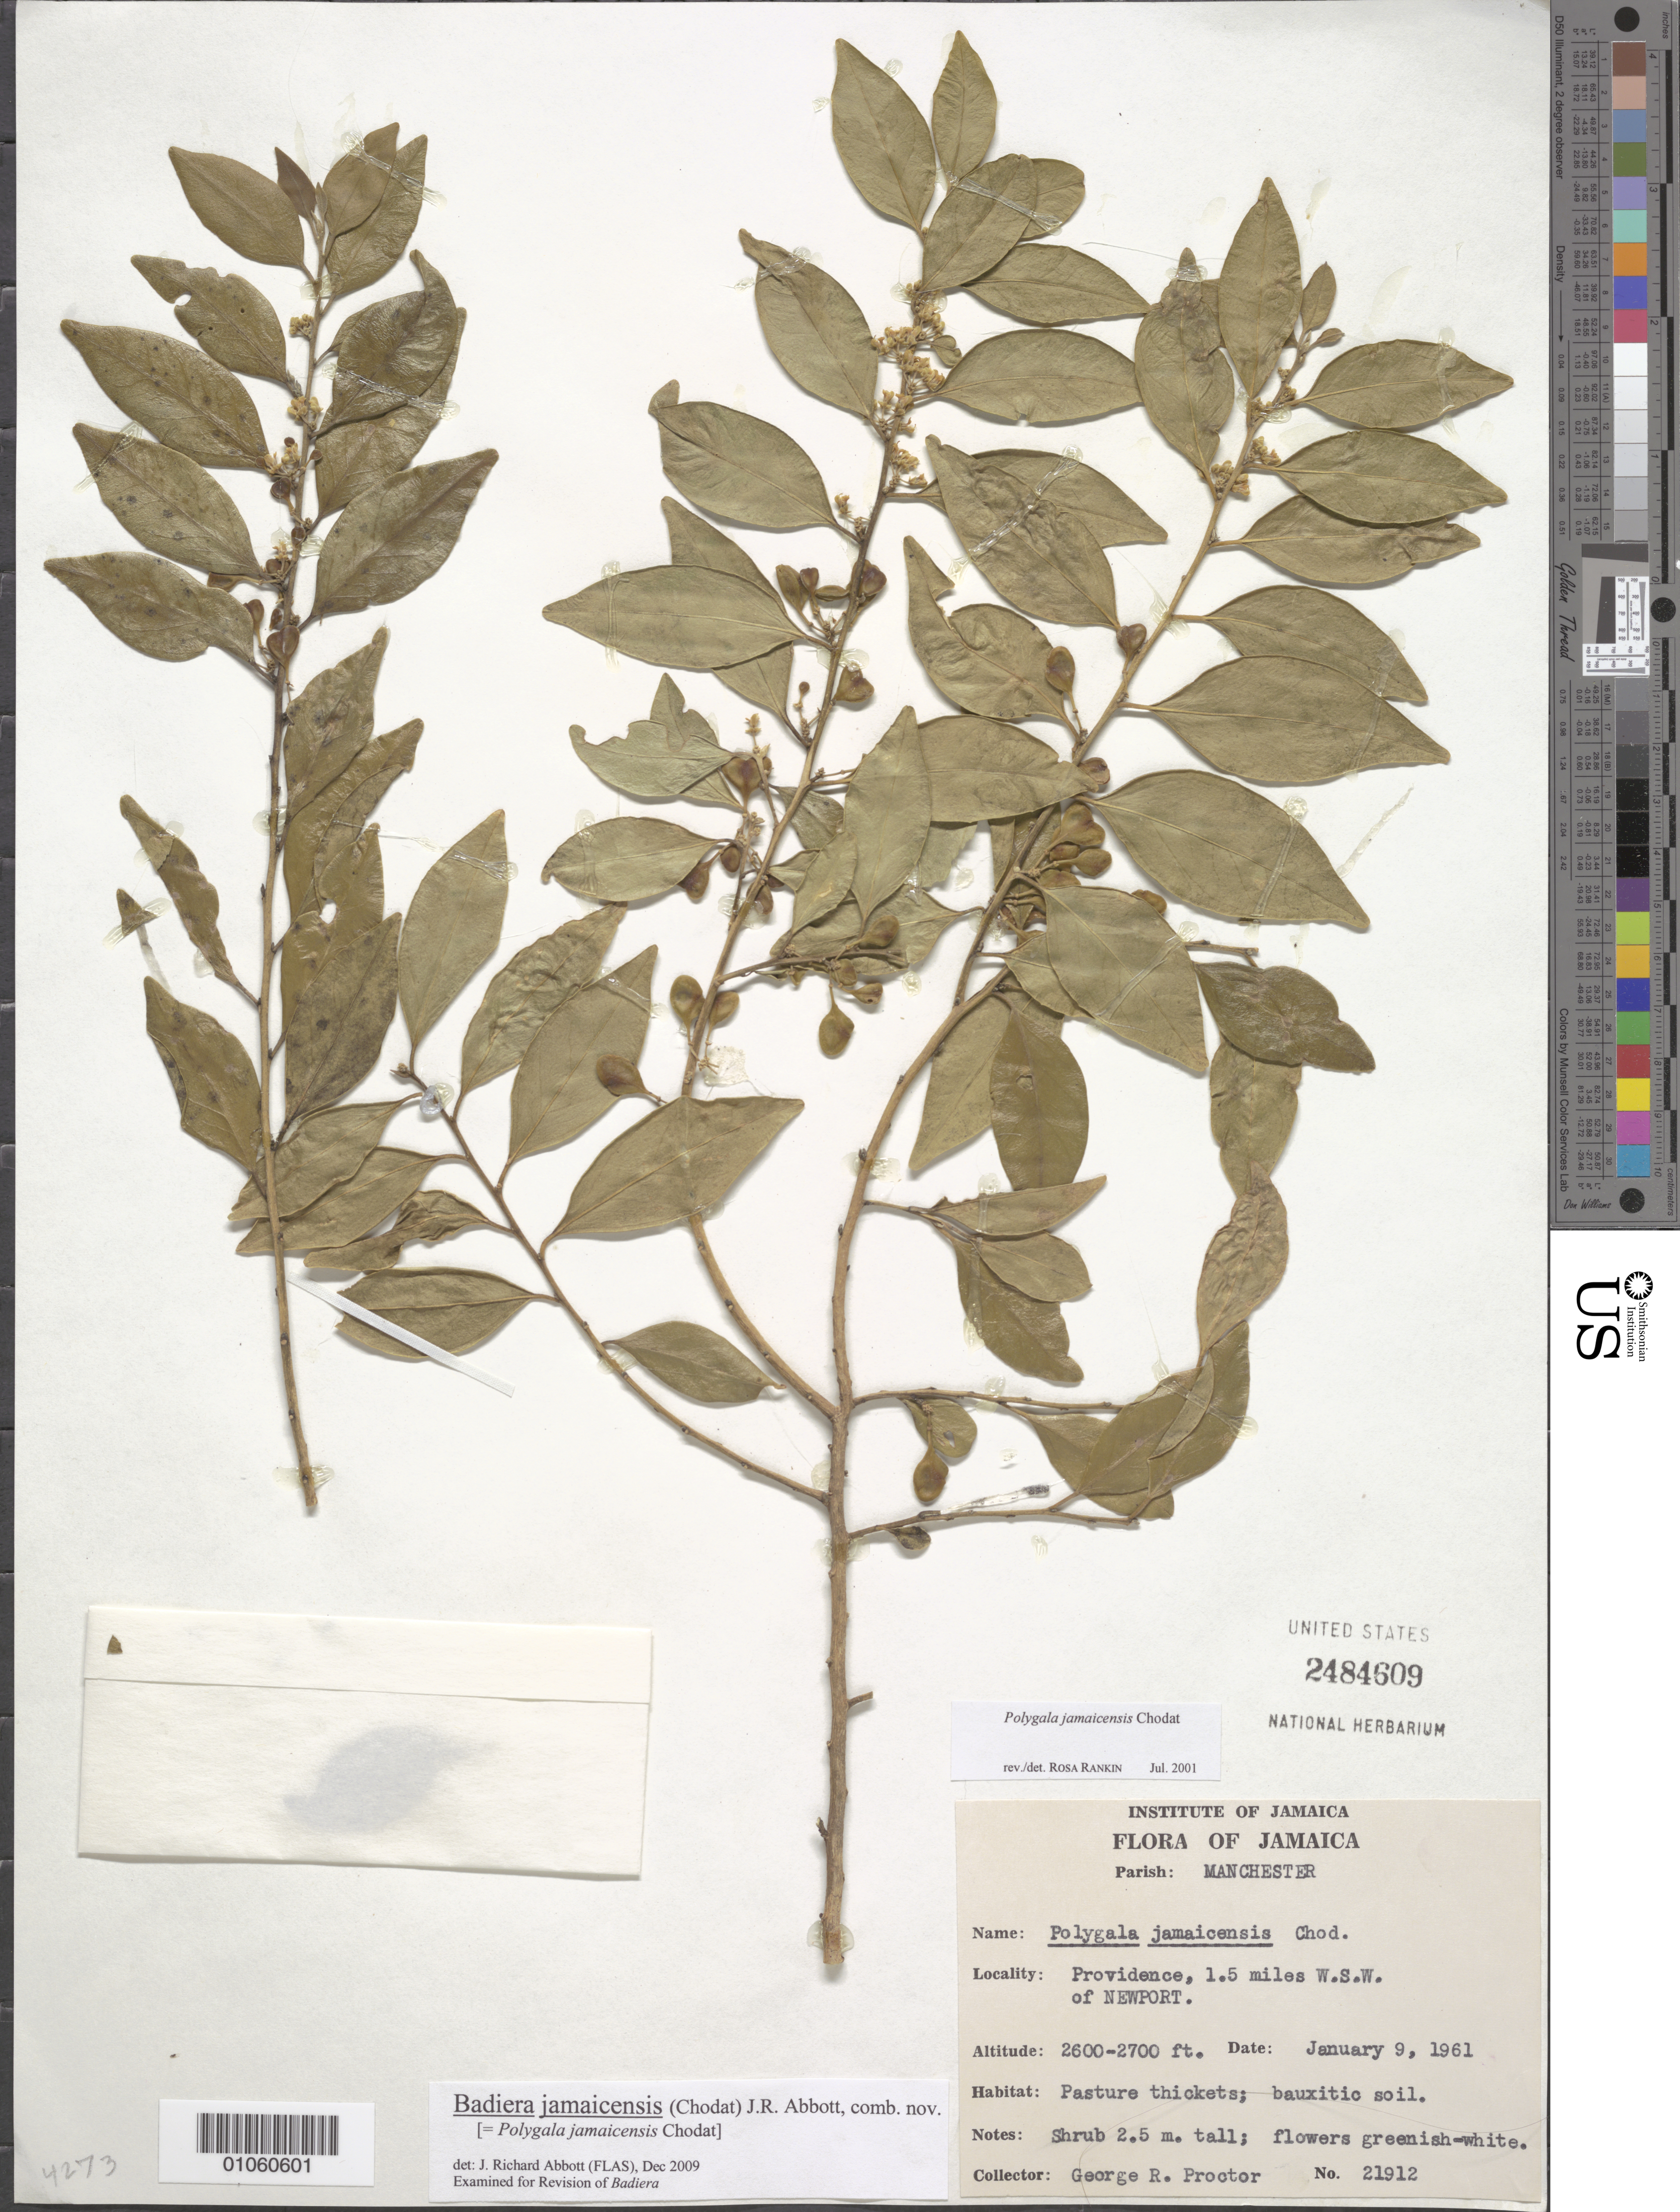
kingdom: Plantae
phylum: Tracheophyta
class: Magnoliopsida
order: Fabales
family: Polygalaceae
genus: Polygala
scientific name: Polygala jamaicensis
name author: Chodat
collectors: G. R. Proctor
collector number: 21912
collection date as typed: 09 Jan 1961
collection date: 1961-01-09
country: Jamaica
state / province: Manchester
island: Jamaica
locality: Providence, 1.5 miles WSW of Newport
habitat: Pasture thickets, bauxitic soil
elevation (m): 792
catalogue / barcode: US 2484609